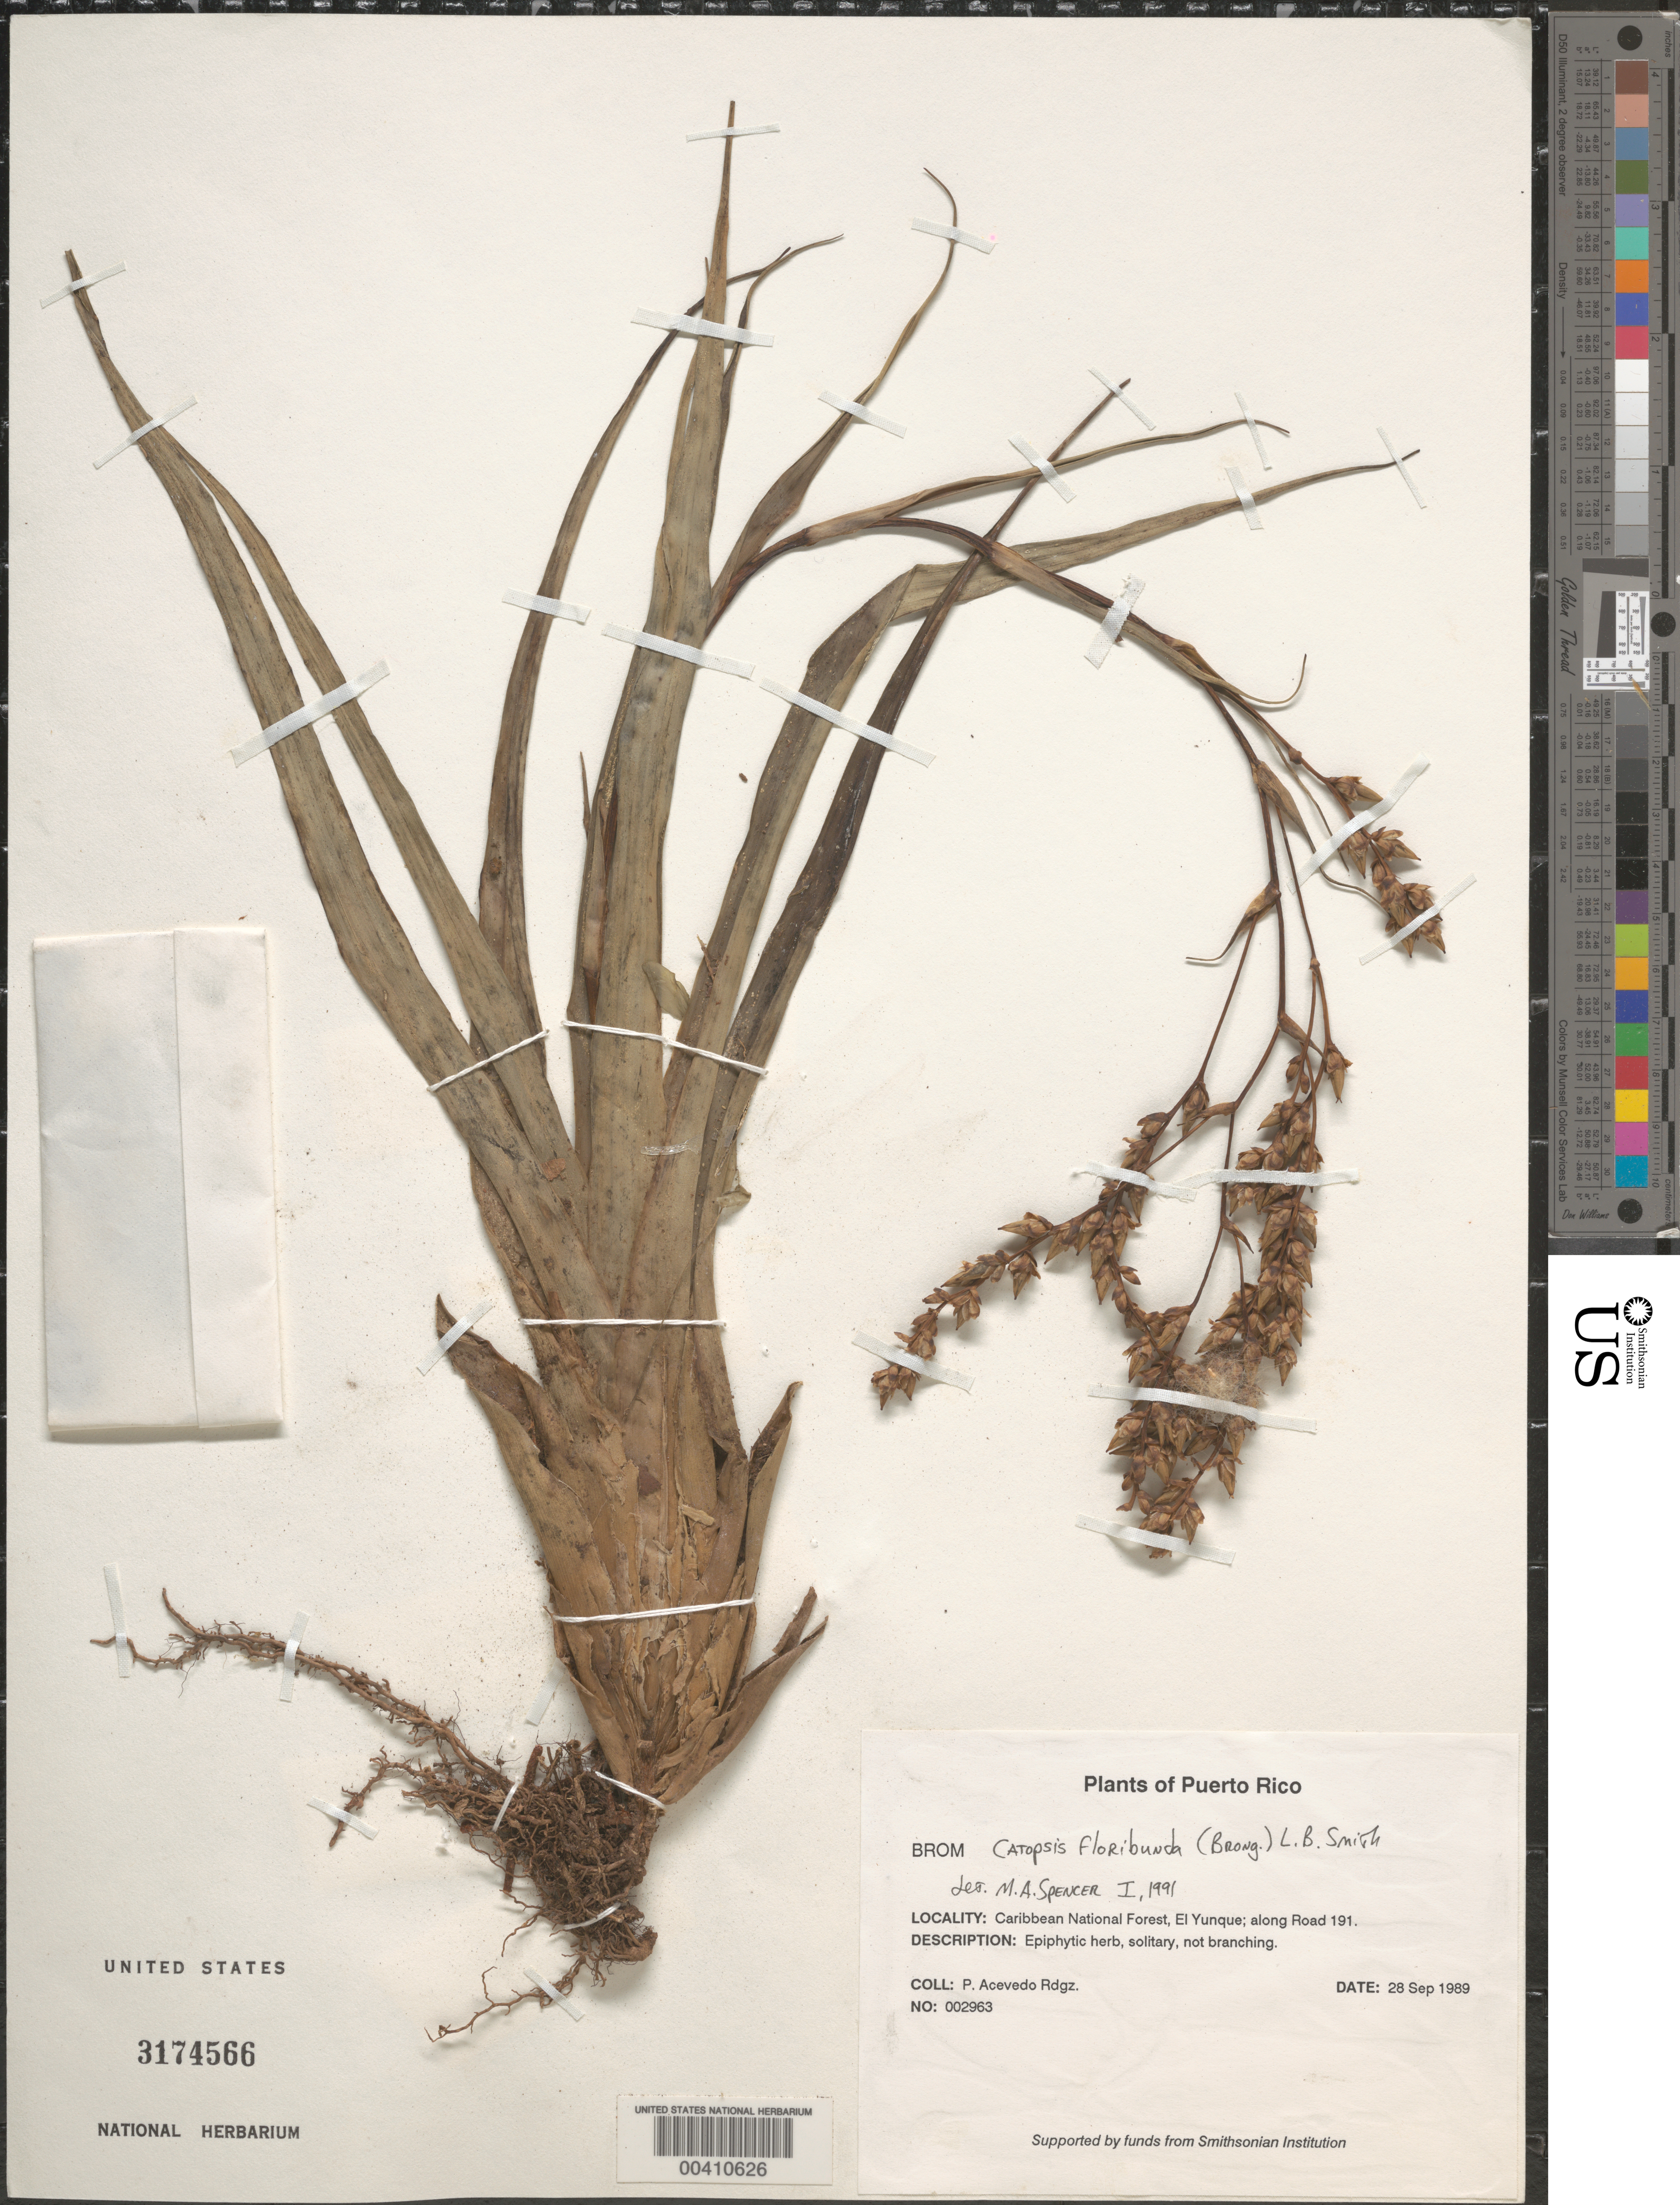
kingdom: Plantae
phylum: Tracheophyta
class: Liliopsida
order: Poales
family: Bromeliaceae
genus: Catopsis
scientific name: Catopsis floribunda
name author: L.B. Sm.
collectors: P. Acevedo-Rodr.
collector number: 2963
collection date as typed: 28 Sep 1989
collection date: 1989-09-28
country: Puerto Rico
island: Puerto Rico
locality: Caribbean national forest, el yunque, along road 191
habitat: Epiphytic herb, solitary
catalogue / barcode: US 3174566